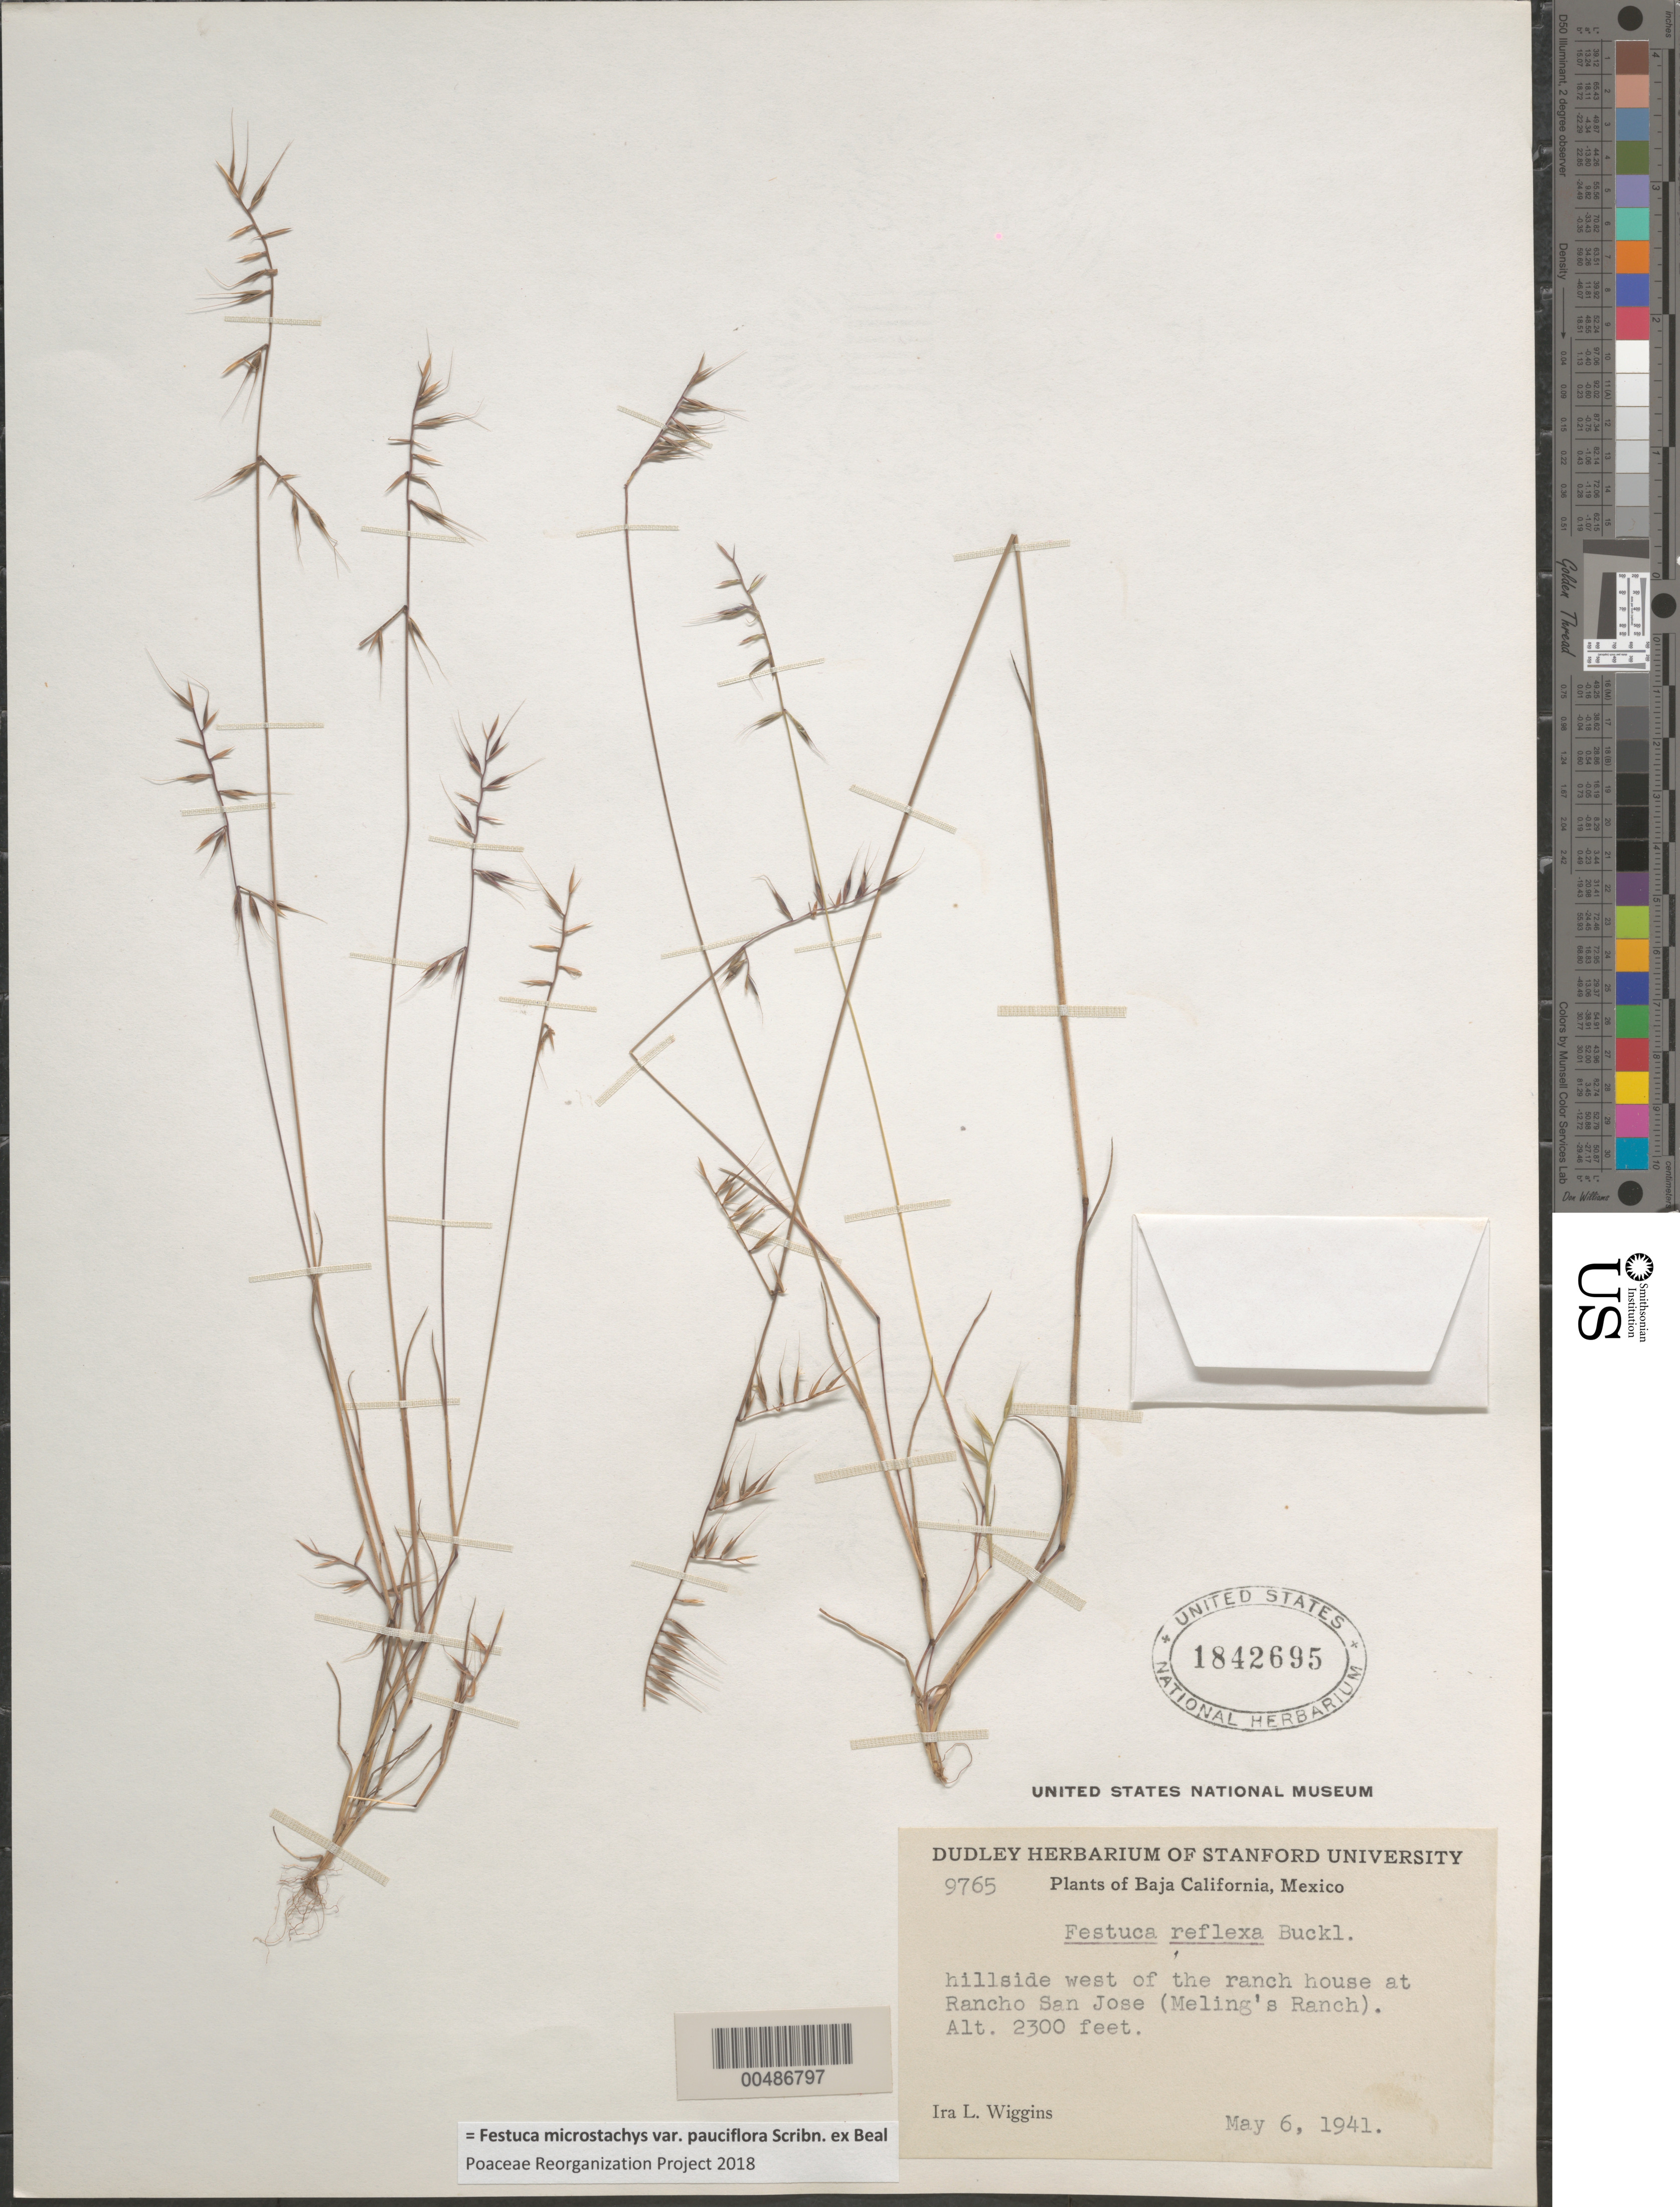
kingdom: Plantae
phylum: Tracheophyta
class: Liliopsida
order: Poales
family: Poaceae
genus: Festuca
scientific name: Festuca microstachys var. pauciflora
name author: Scribn. ex W.J. Beal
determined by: Poaceae Reorganization Project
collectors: I. L. Wiggins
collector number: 9765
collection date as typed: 6 May 1941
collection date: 1941-05-06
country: Mexico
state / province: Baja California Norte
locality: W of the ranch house at Rancho San Jose (Meling's Ranch)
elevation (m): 701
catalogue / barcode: US 1842695